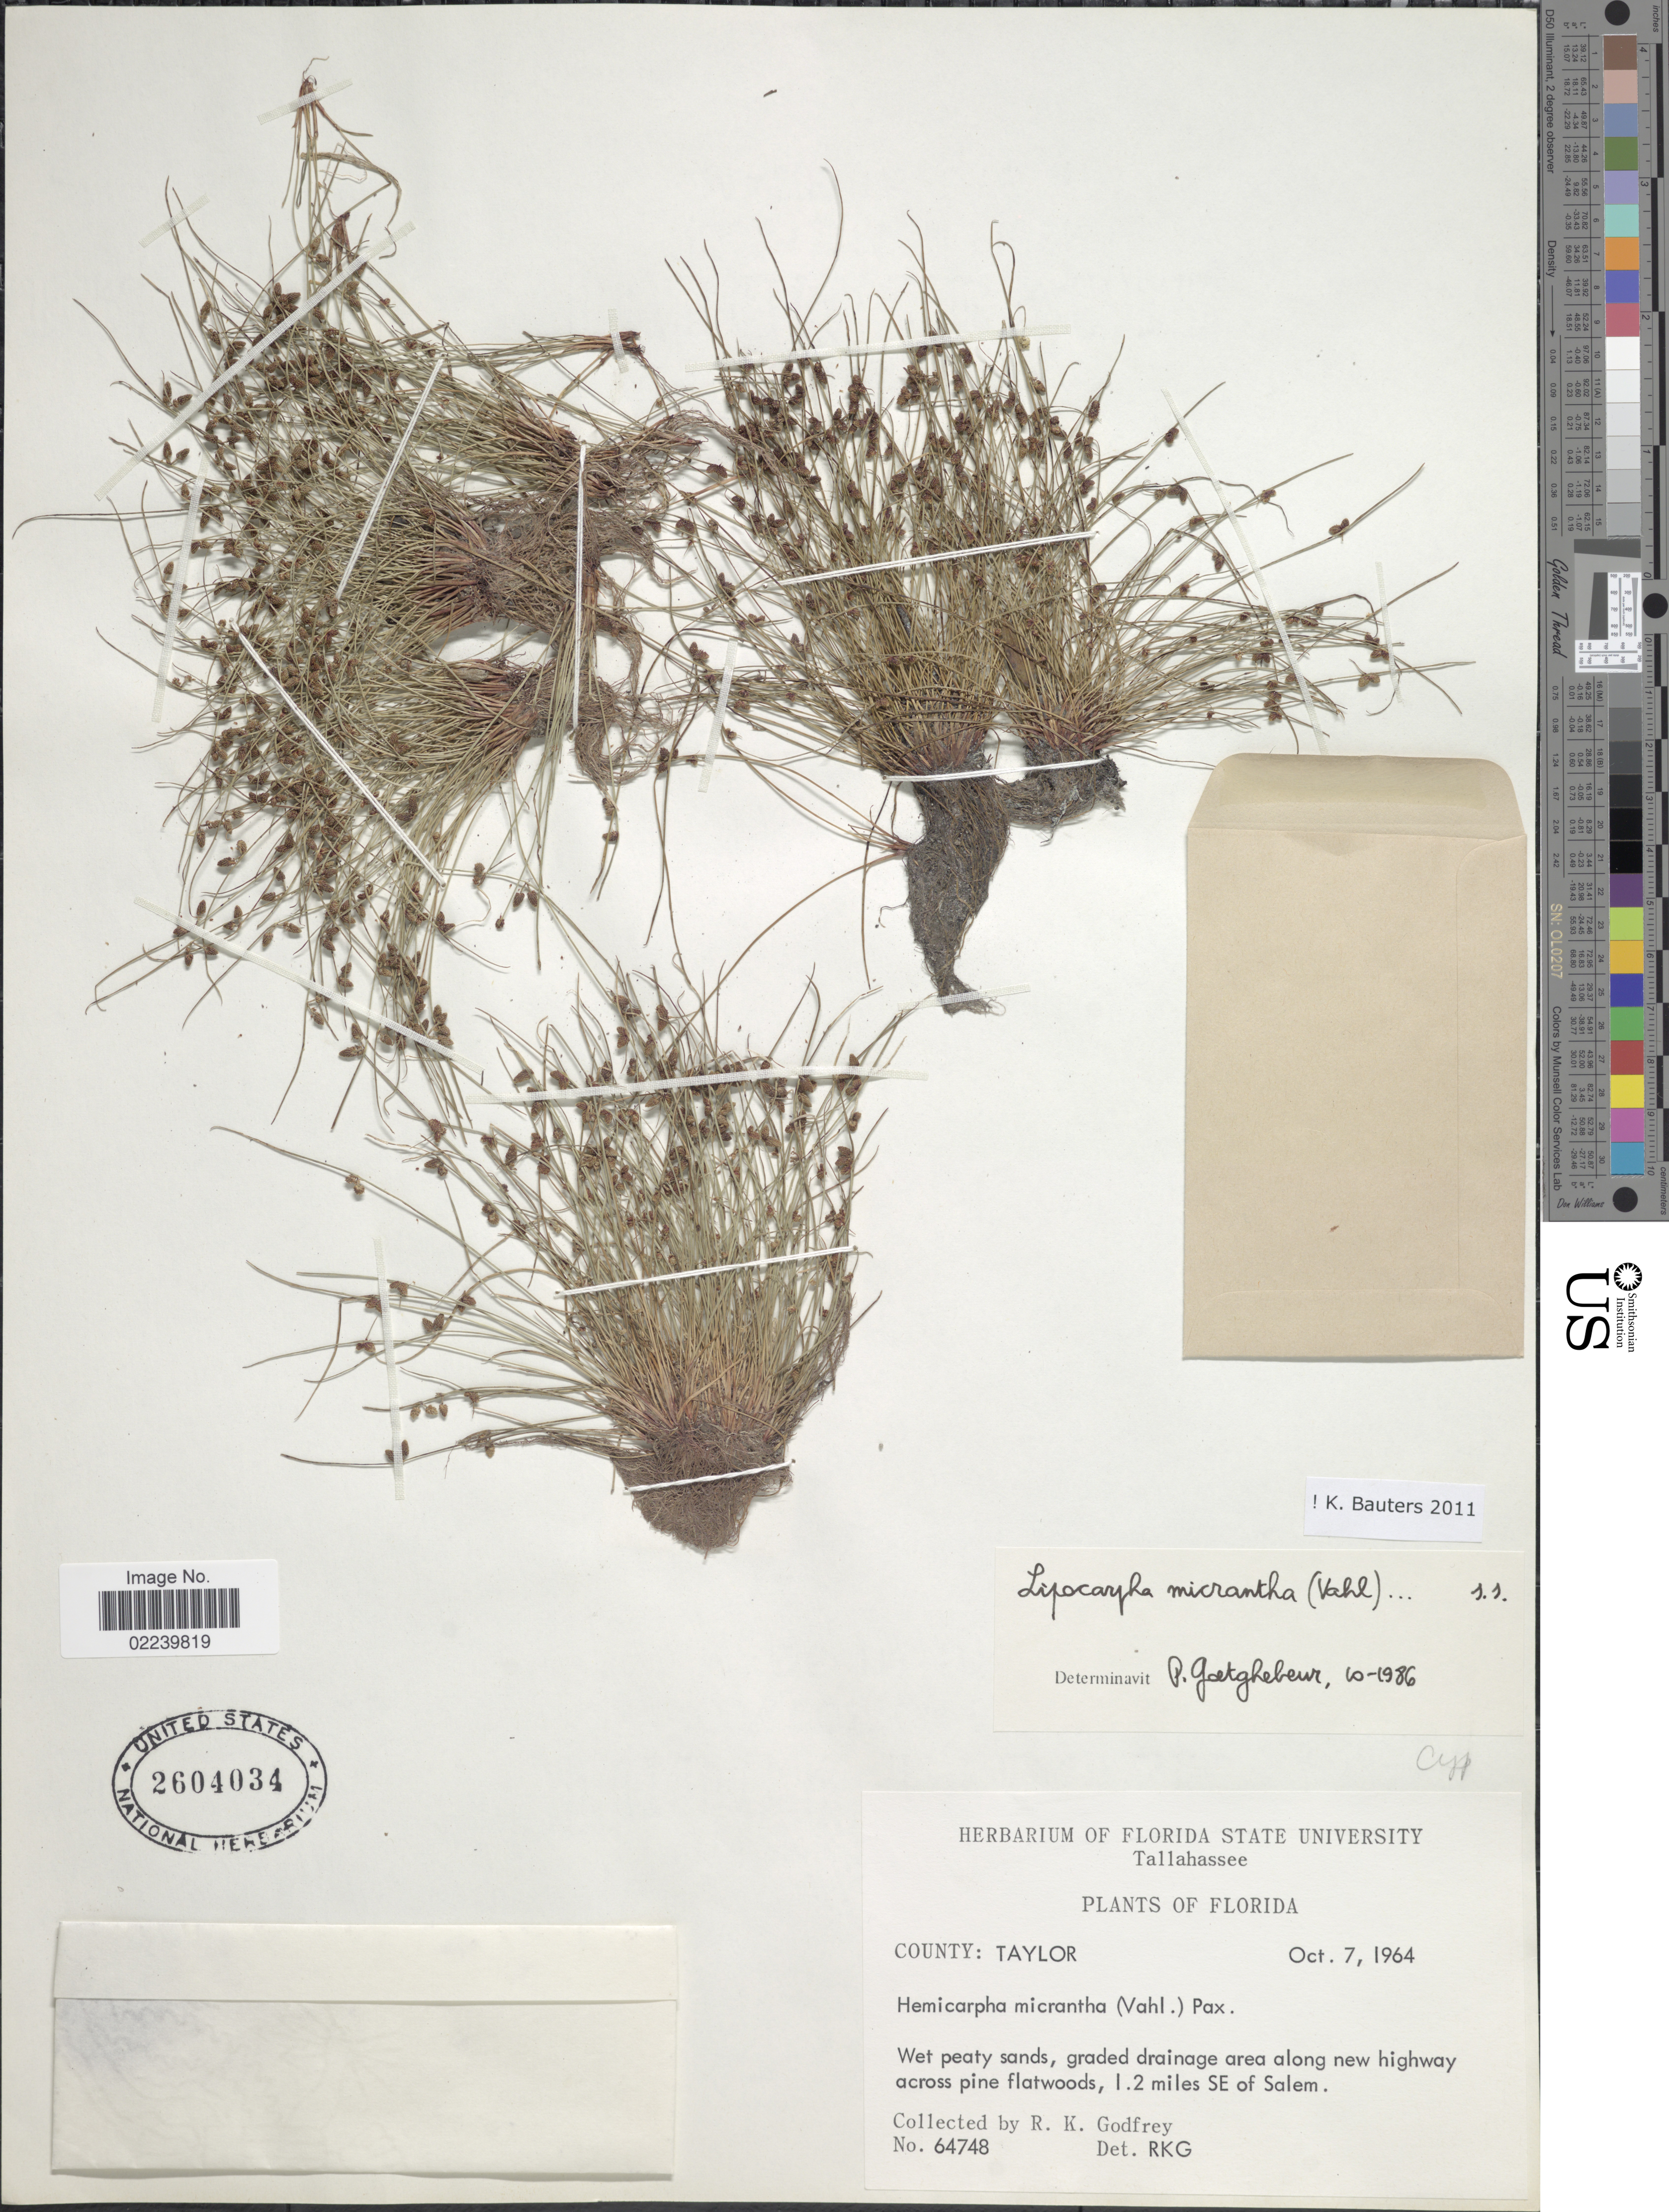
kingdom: Plantae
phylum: Tracheophyta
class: Liliopsida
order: Poales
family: Cyperaceae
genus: Cyperus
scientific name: Cyperus subsquarrosus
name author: (Muhl.) Bauters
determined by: Strong, M. T., (US), Smithsonian Institution - National Museum of Natural History (UNITED STATES)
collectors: R. K. Godfrey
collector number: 64748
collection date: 1964-10-07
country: United States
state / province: Florida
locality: County: Taylor, Tallahassee, graded drainage area along new highway across pine flatwppds, 1.2 miles SE of Salem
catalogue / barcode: US 2604034